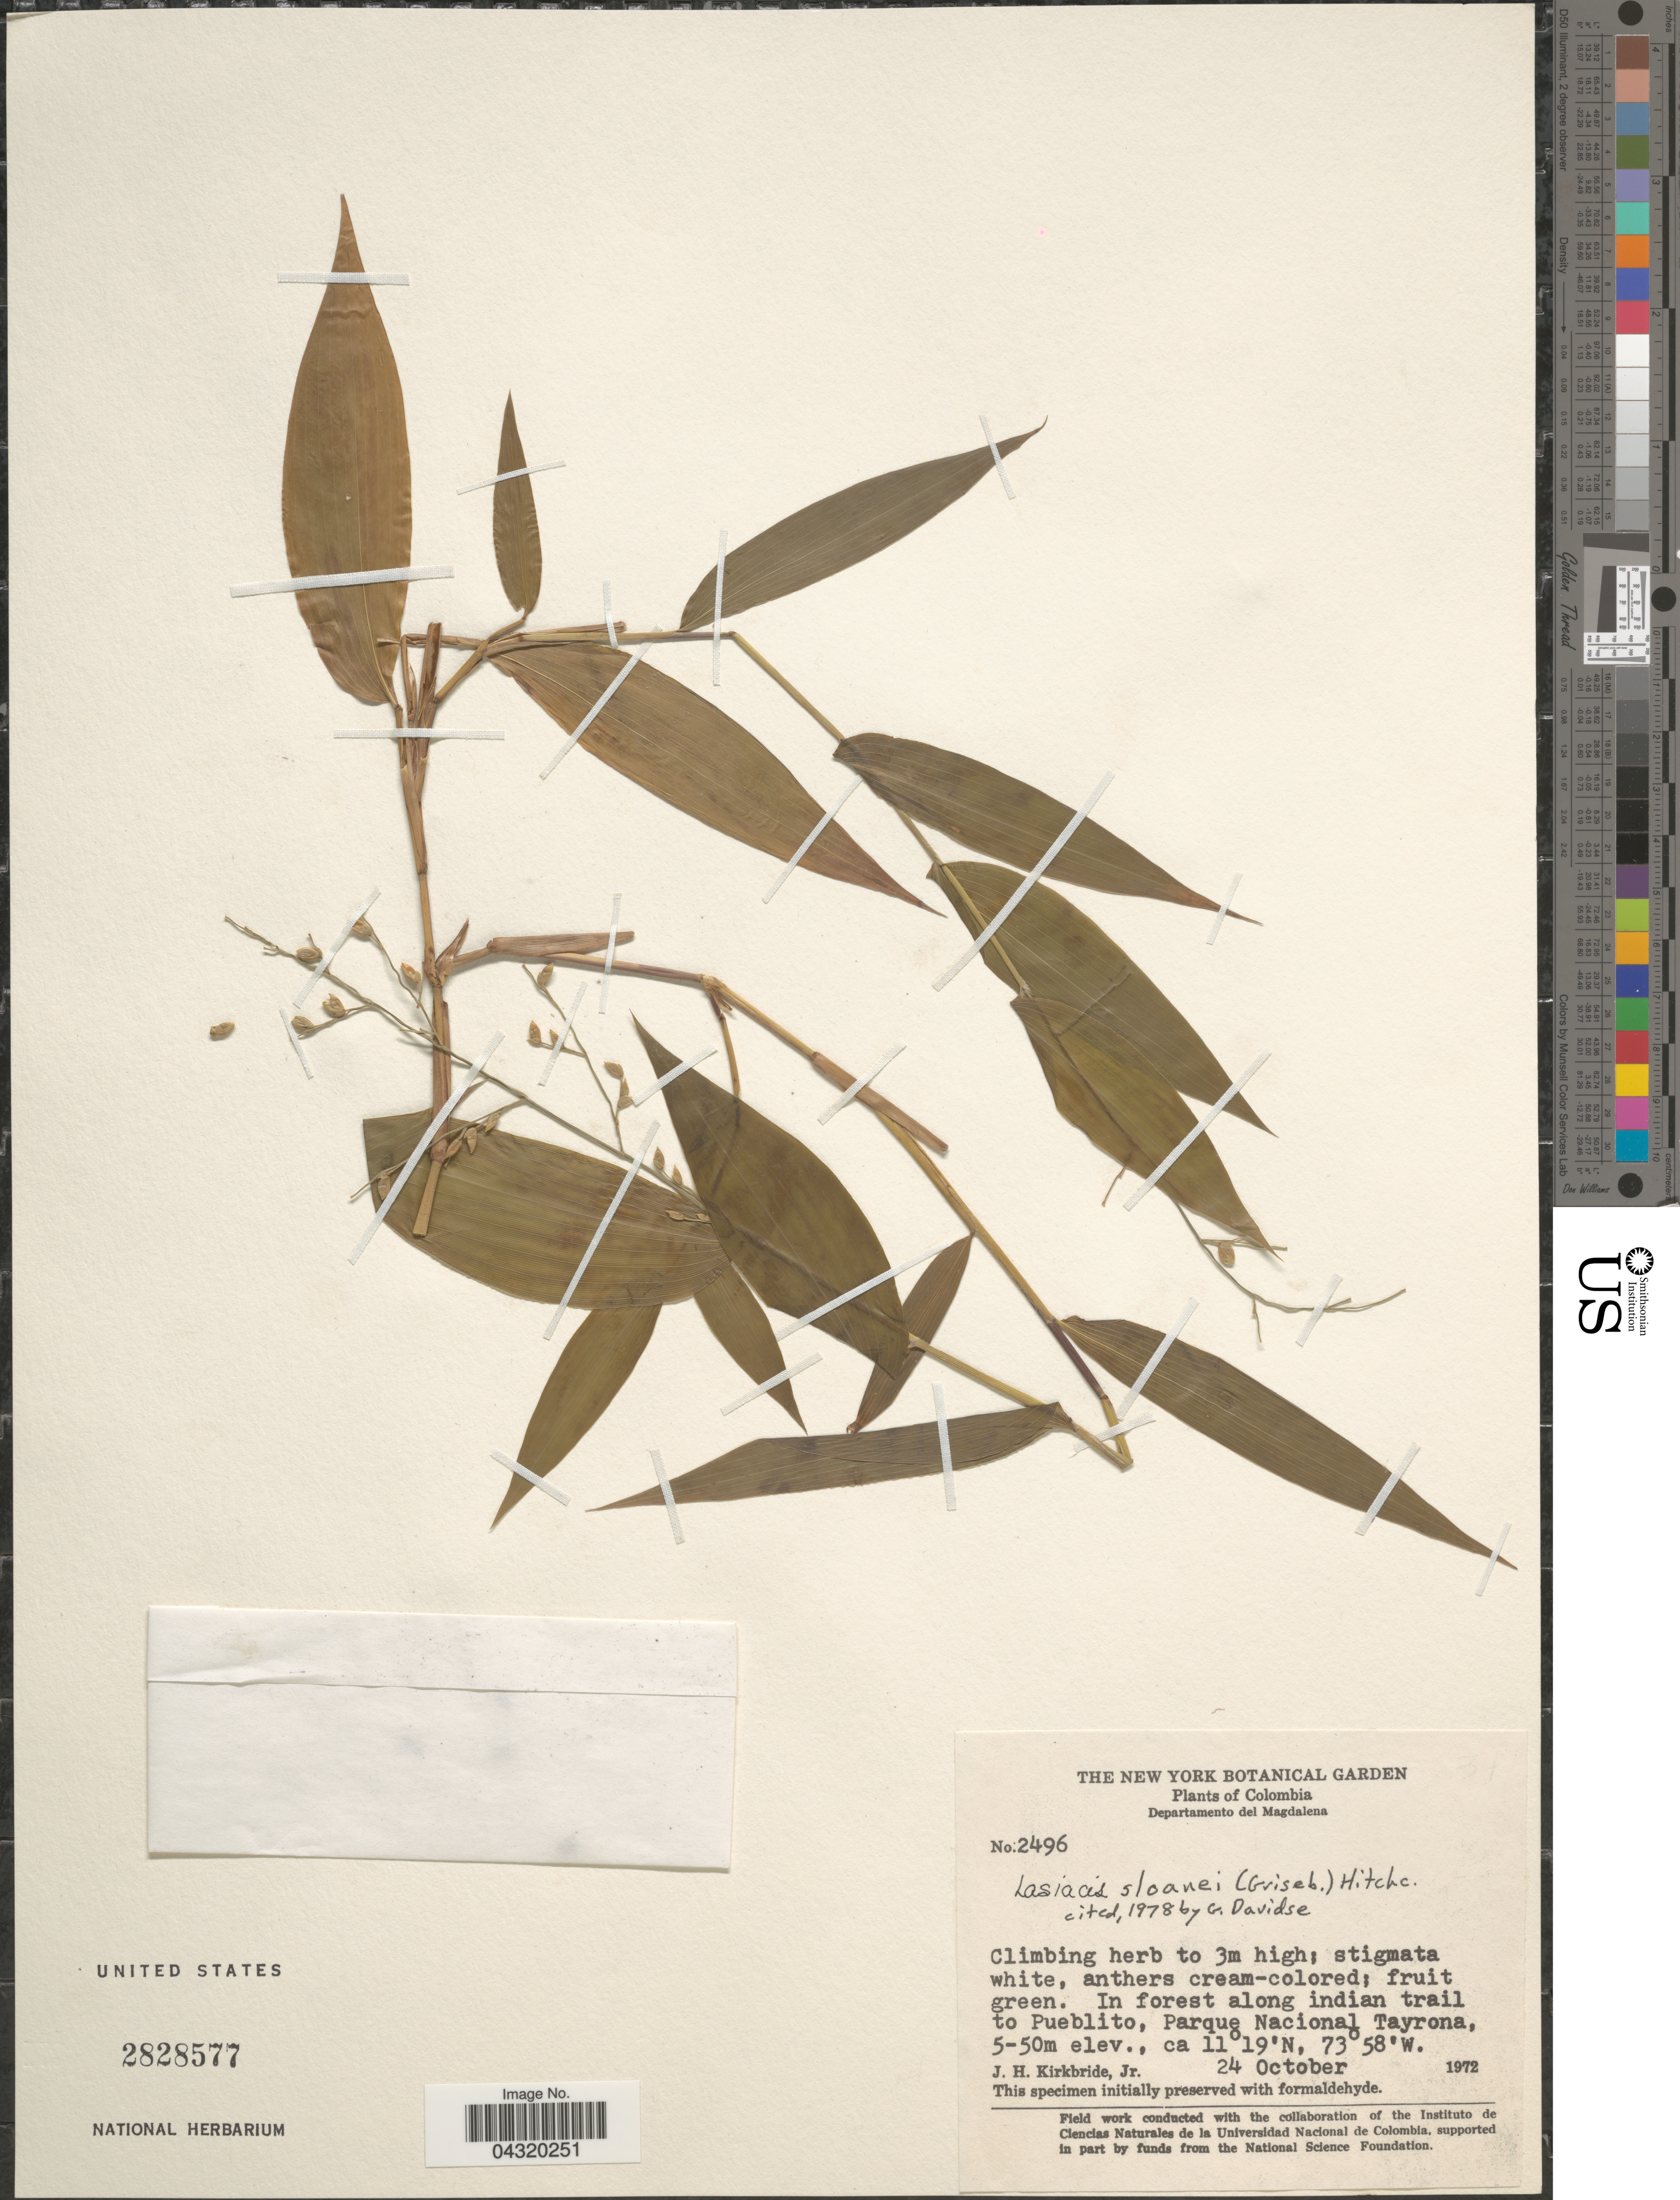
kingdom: Plantae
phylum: Tracheophyta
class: Liliopsida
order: Poales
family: Poaceae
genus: Lasiacis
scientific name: Lasiacis sloanei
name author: (Griseb.) Hitchc.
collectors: J. H. Kirkbride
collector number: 2496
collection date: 1972-10-24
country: Colombia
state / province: Magdalena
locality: Departamento del Magdalena. In forest along indian trail to Pueblito, Parque Nacional Tayrona.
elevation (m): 5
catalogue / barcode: US 2828577